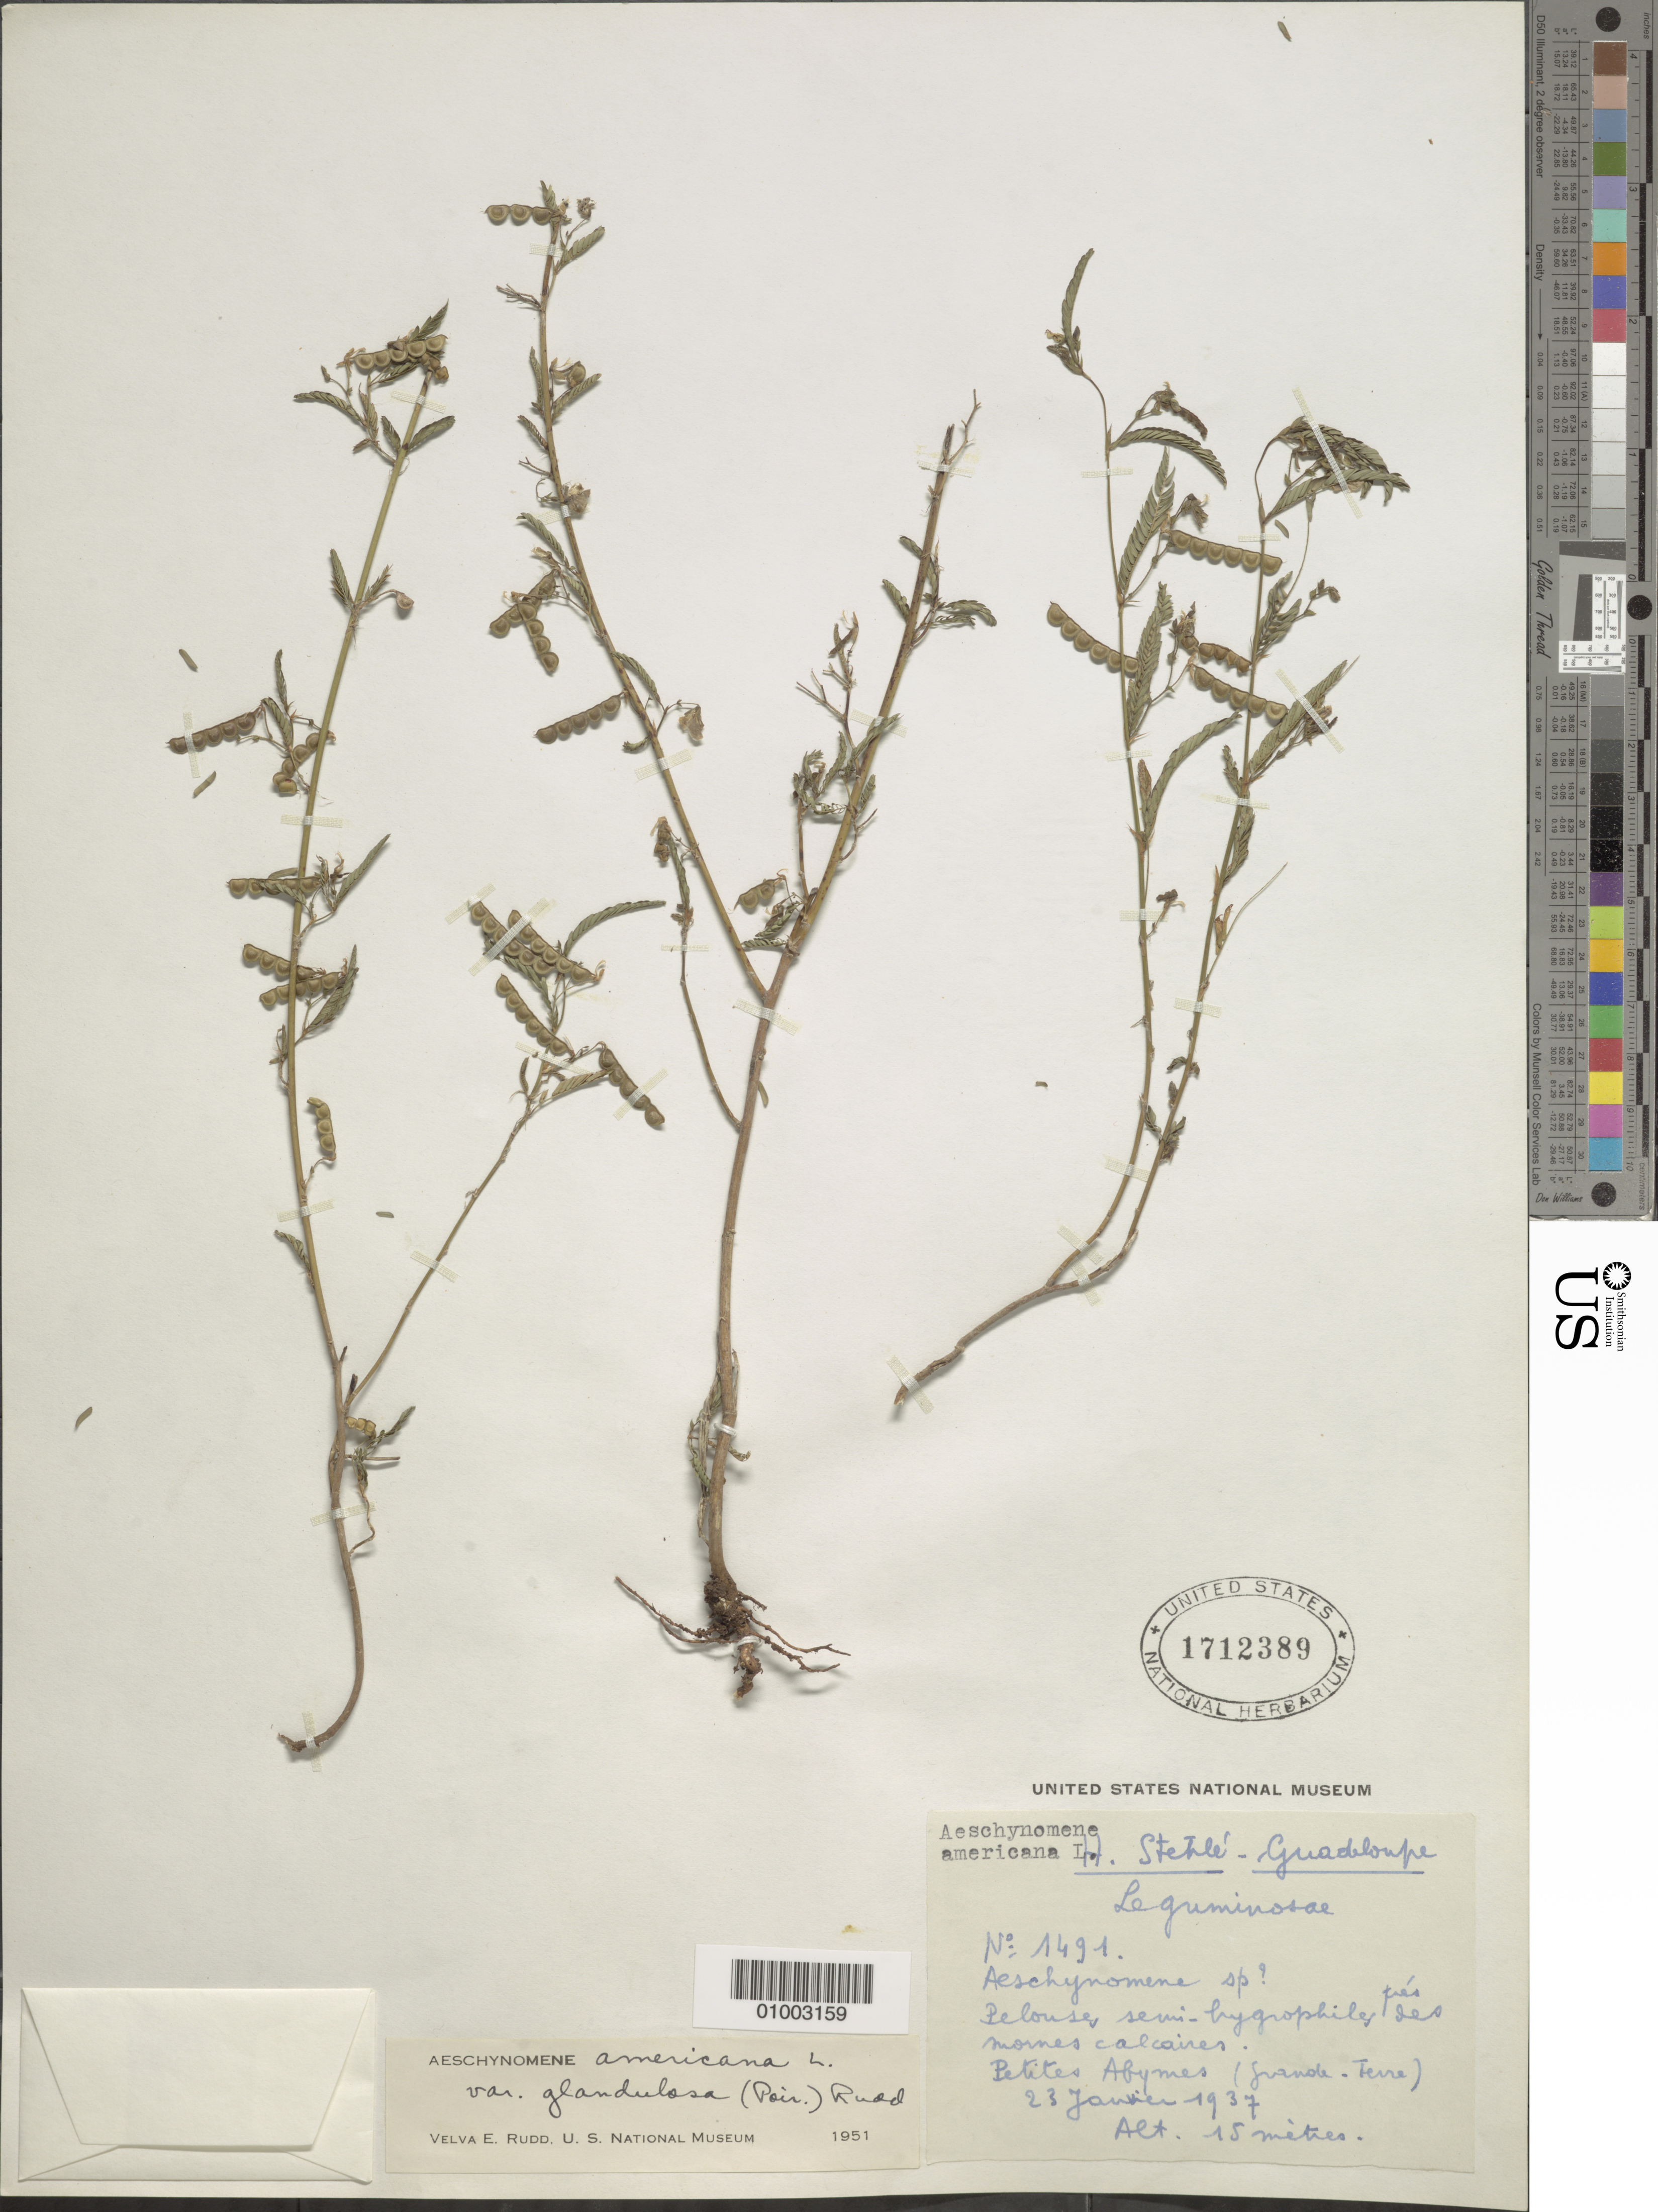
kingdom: Plantae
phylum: Tracheophyta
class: Magnoliopsida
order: Fabales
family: Fabaceae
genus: Aeschynomene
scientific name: Aeschynomene americana var. glandulosa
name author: (Poir.) Rudd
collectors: H. Stehlé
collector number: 1491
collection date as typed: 23 Jan 1937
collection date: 1937-01-23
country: Guadeloupe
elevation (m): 15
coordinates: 0 N, 0 E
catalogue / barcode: US 1712389